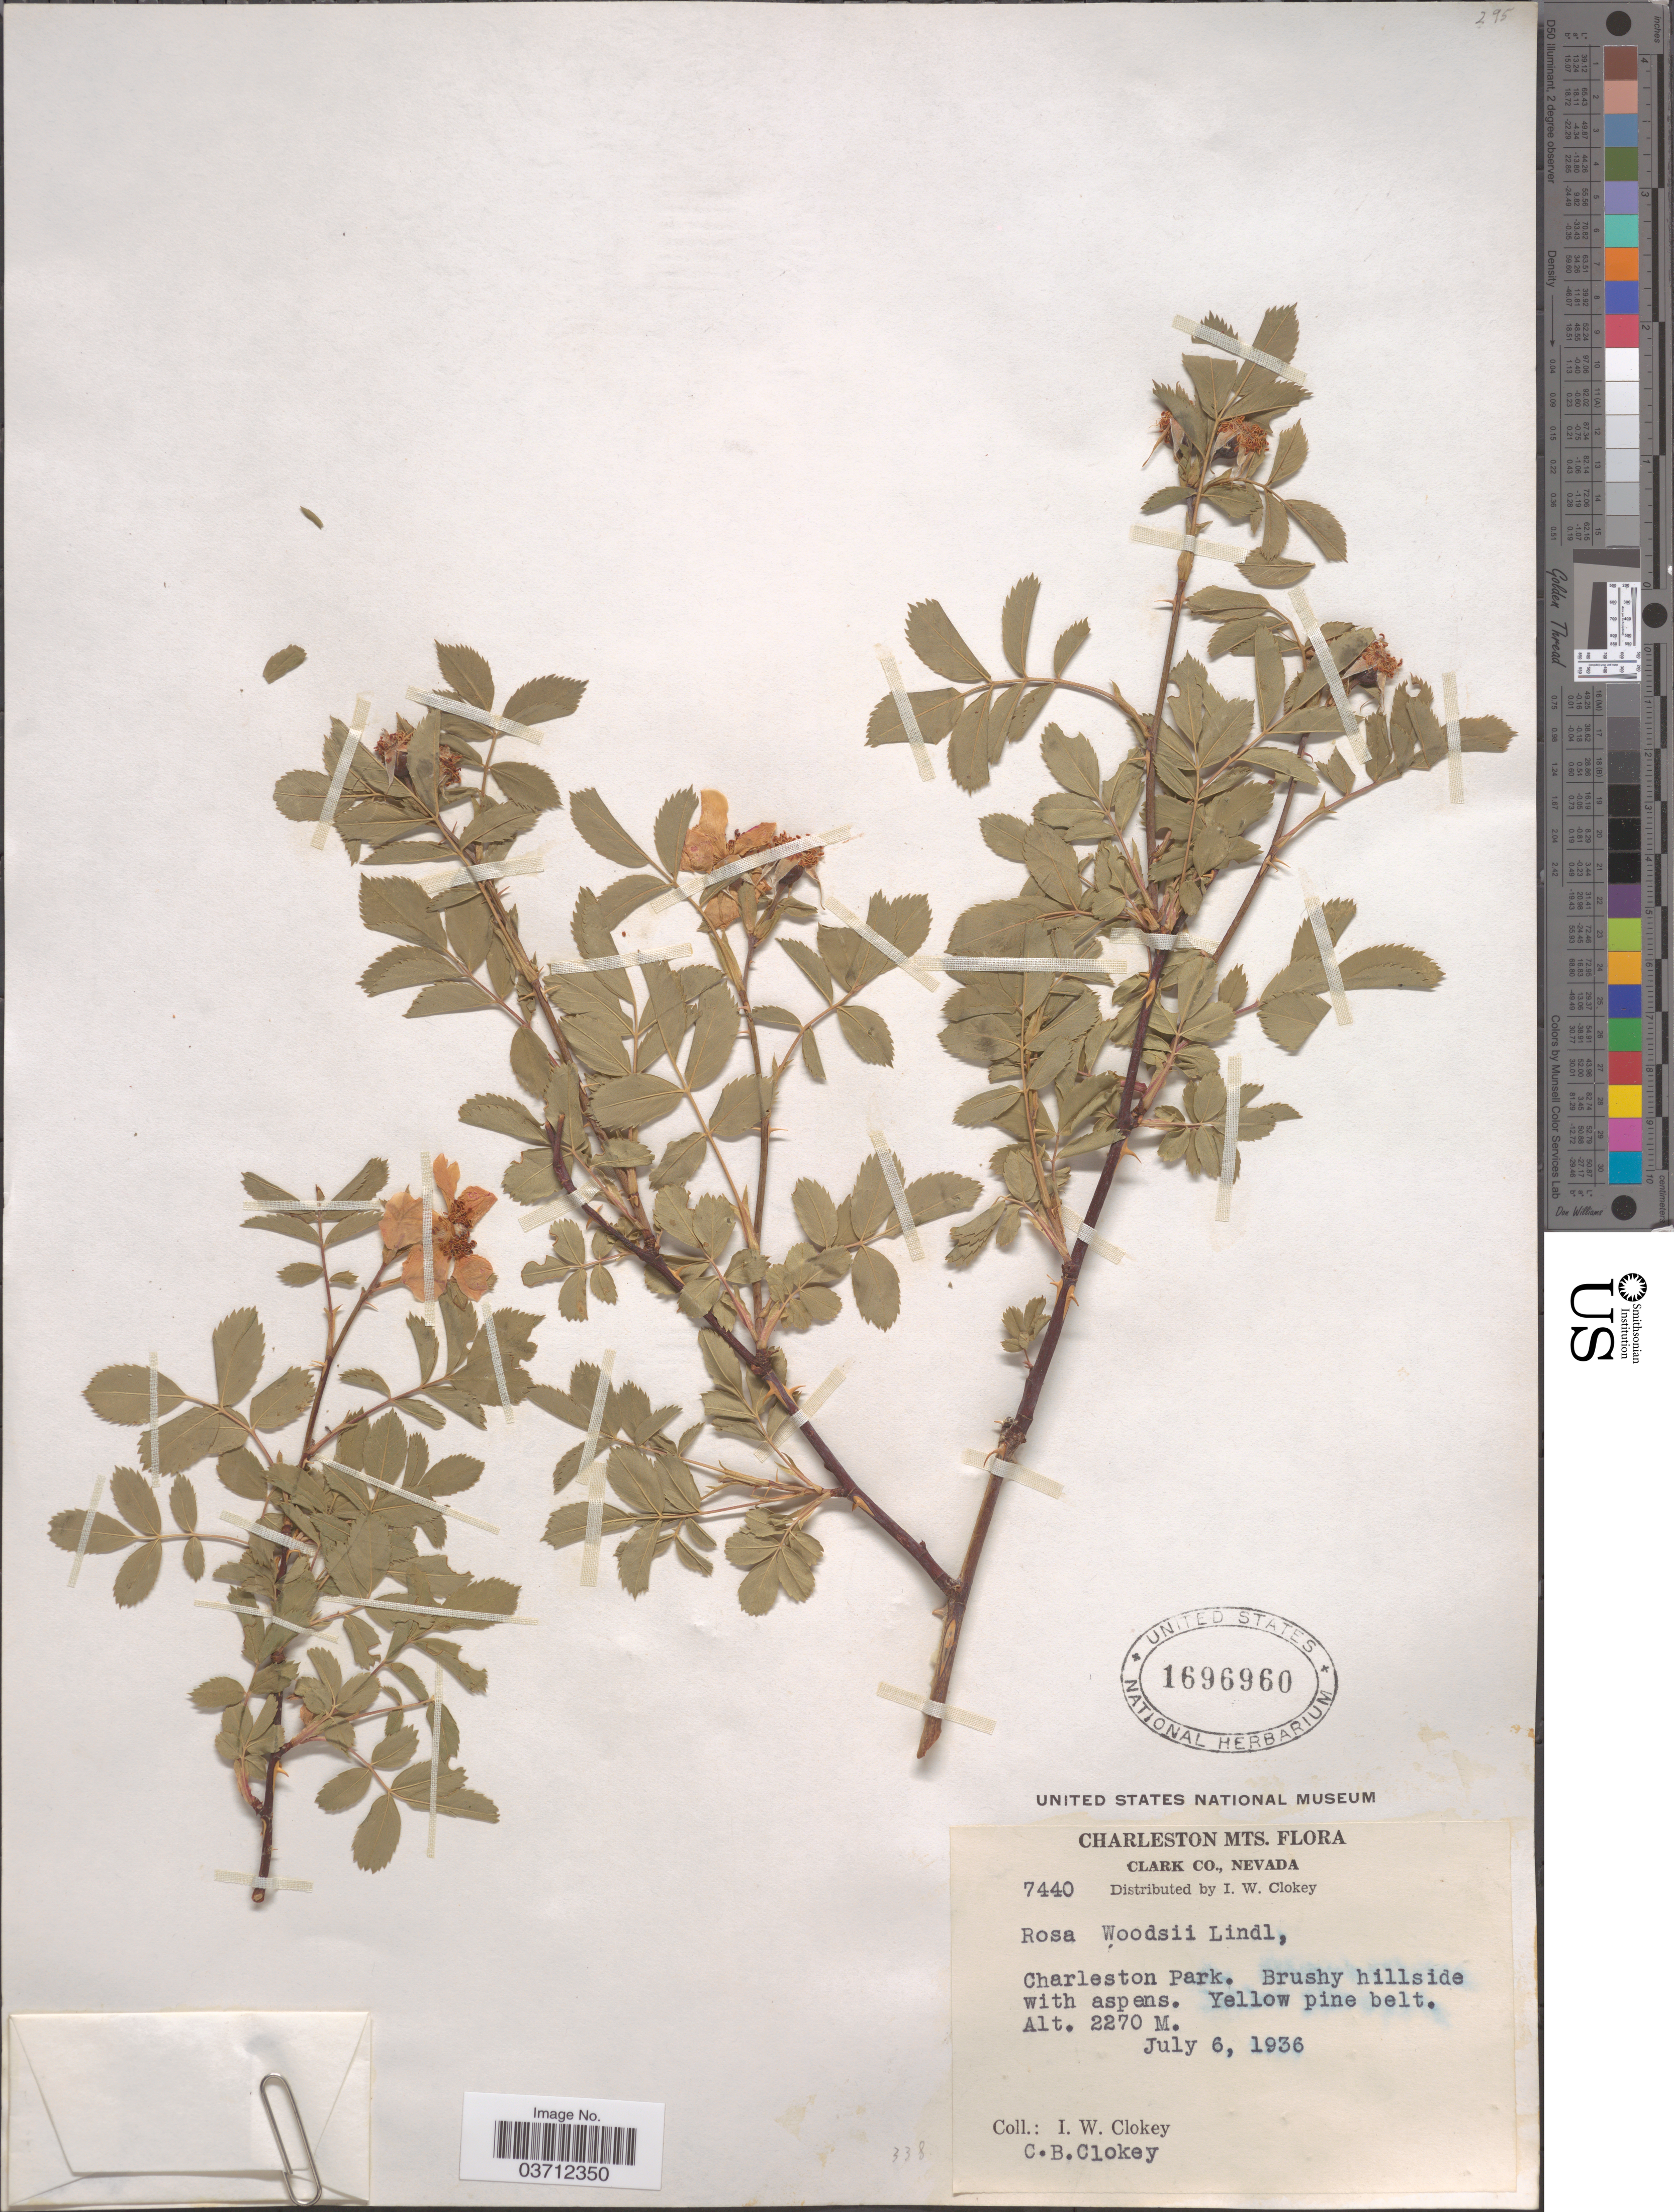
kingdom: Plantae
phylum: Tracheophyta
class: Magnoliopsida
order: Rosales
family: Rosaceae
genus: Rosa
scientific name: Rosa woodsii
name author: Lindl.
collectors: I. W. Clokey & C. Clokey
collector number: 7440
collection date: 1936-07-06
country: United States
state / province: Nevada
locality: Charleston Mts. Clark Co. Charleston Park. Brushy hillside with aspens.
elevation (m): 2270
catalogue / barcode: US 1696960